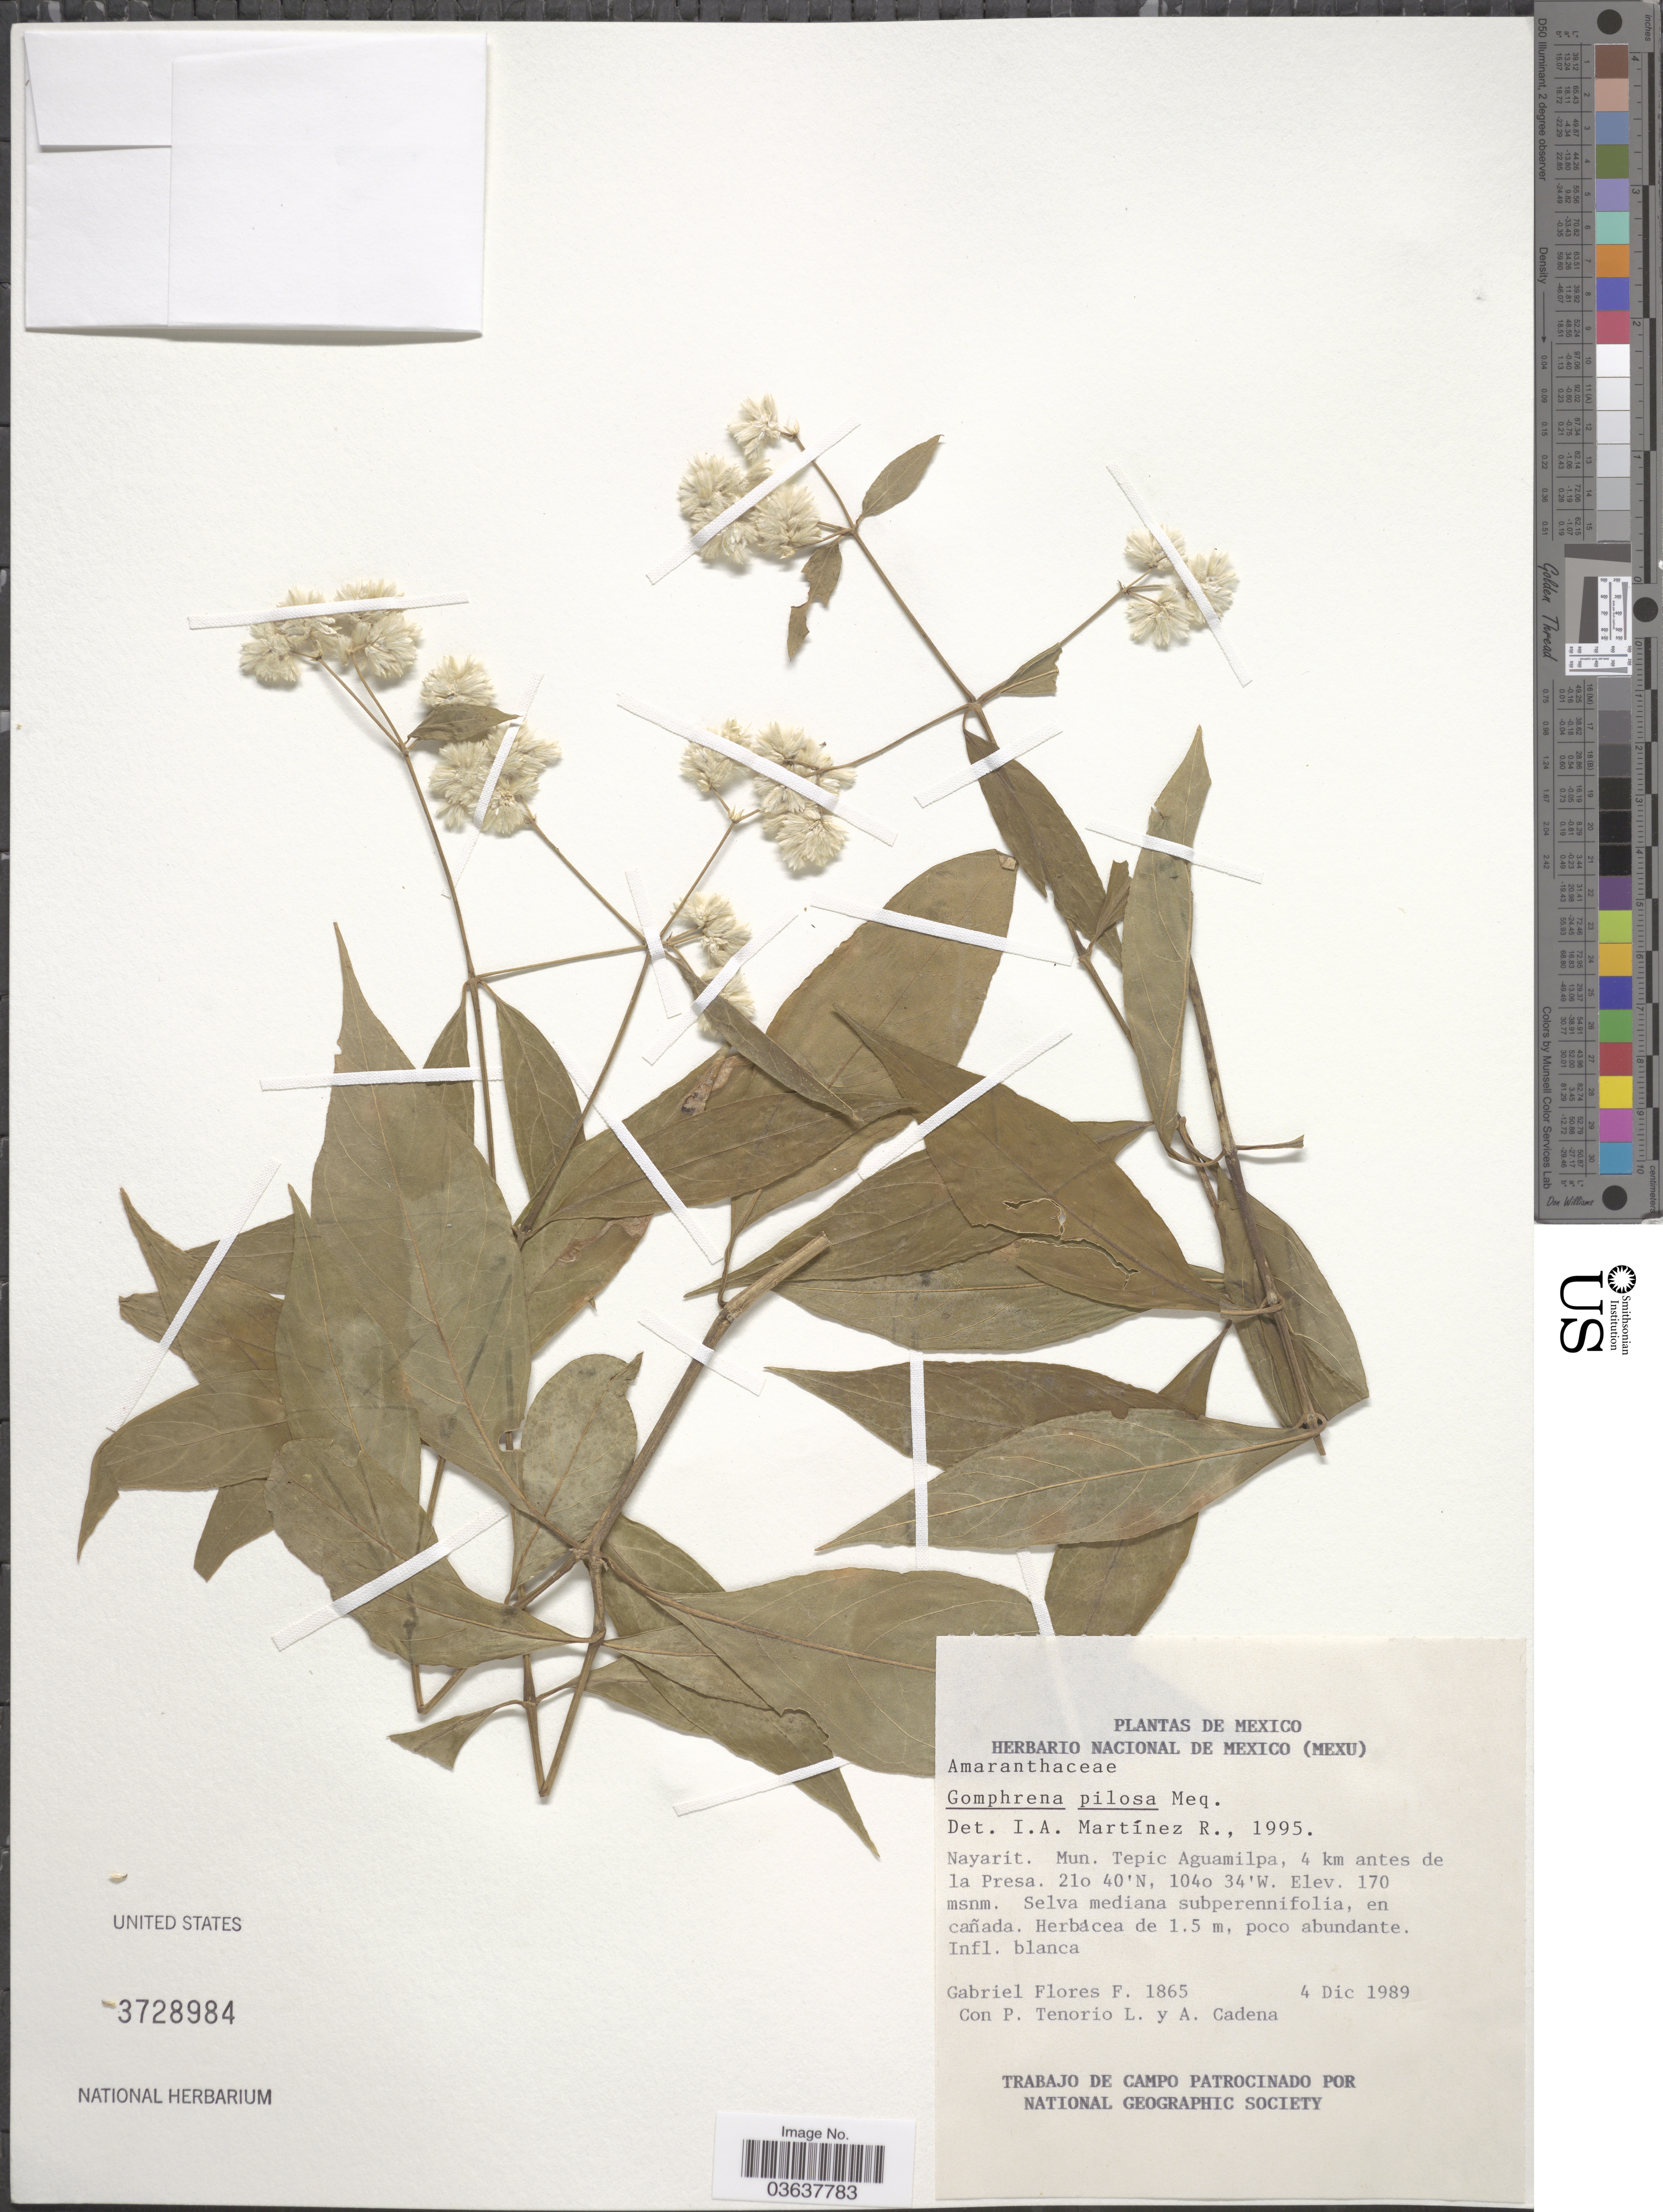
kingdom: Plantae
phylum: Tracheophyta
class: Magnoliopsida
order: Caryophyllales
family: Amaranthaceae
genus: Gomphrena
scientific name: Gomphrena pilosa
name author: (M. Martens & Galeotti) Moq.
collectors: G. Flores F., P. Tenorio L. & A. Cadena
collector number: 1865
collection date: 1989-12-04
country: Mexico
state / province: Nayarit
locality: Mun. Tepic Aguamilpa, 4 km antes de la Presa.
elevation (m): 170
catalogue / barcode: US 3728984